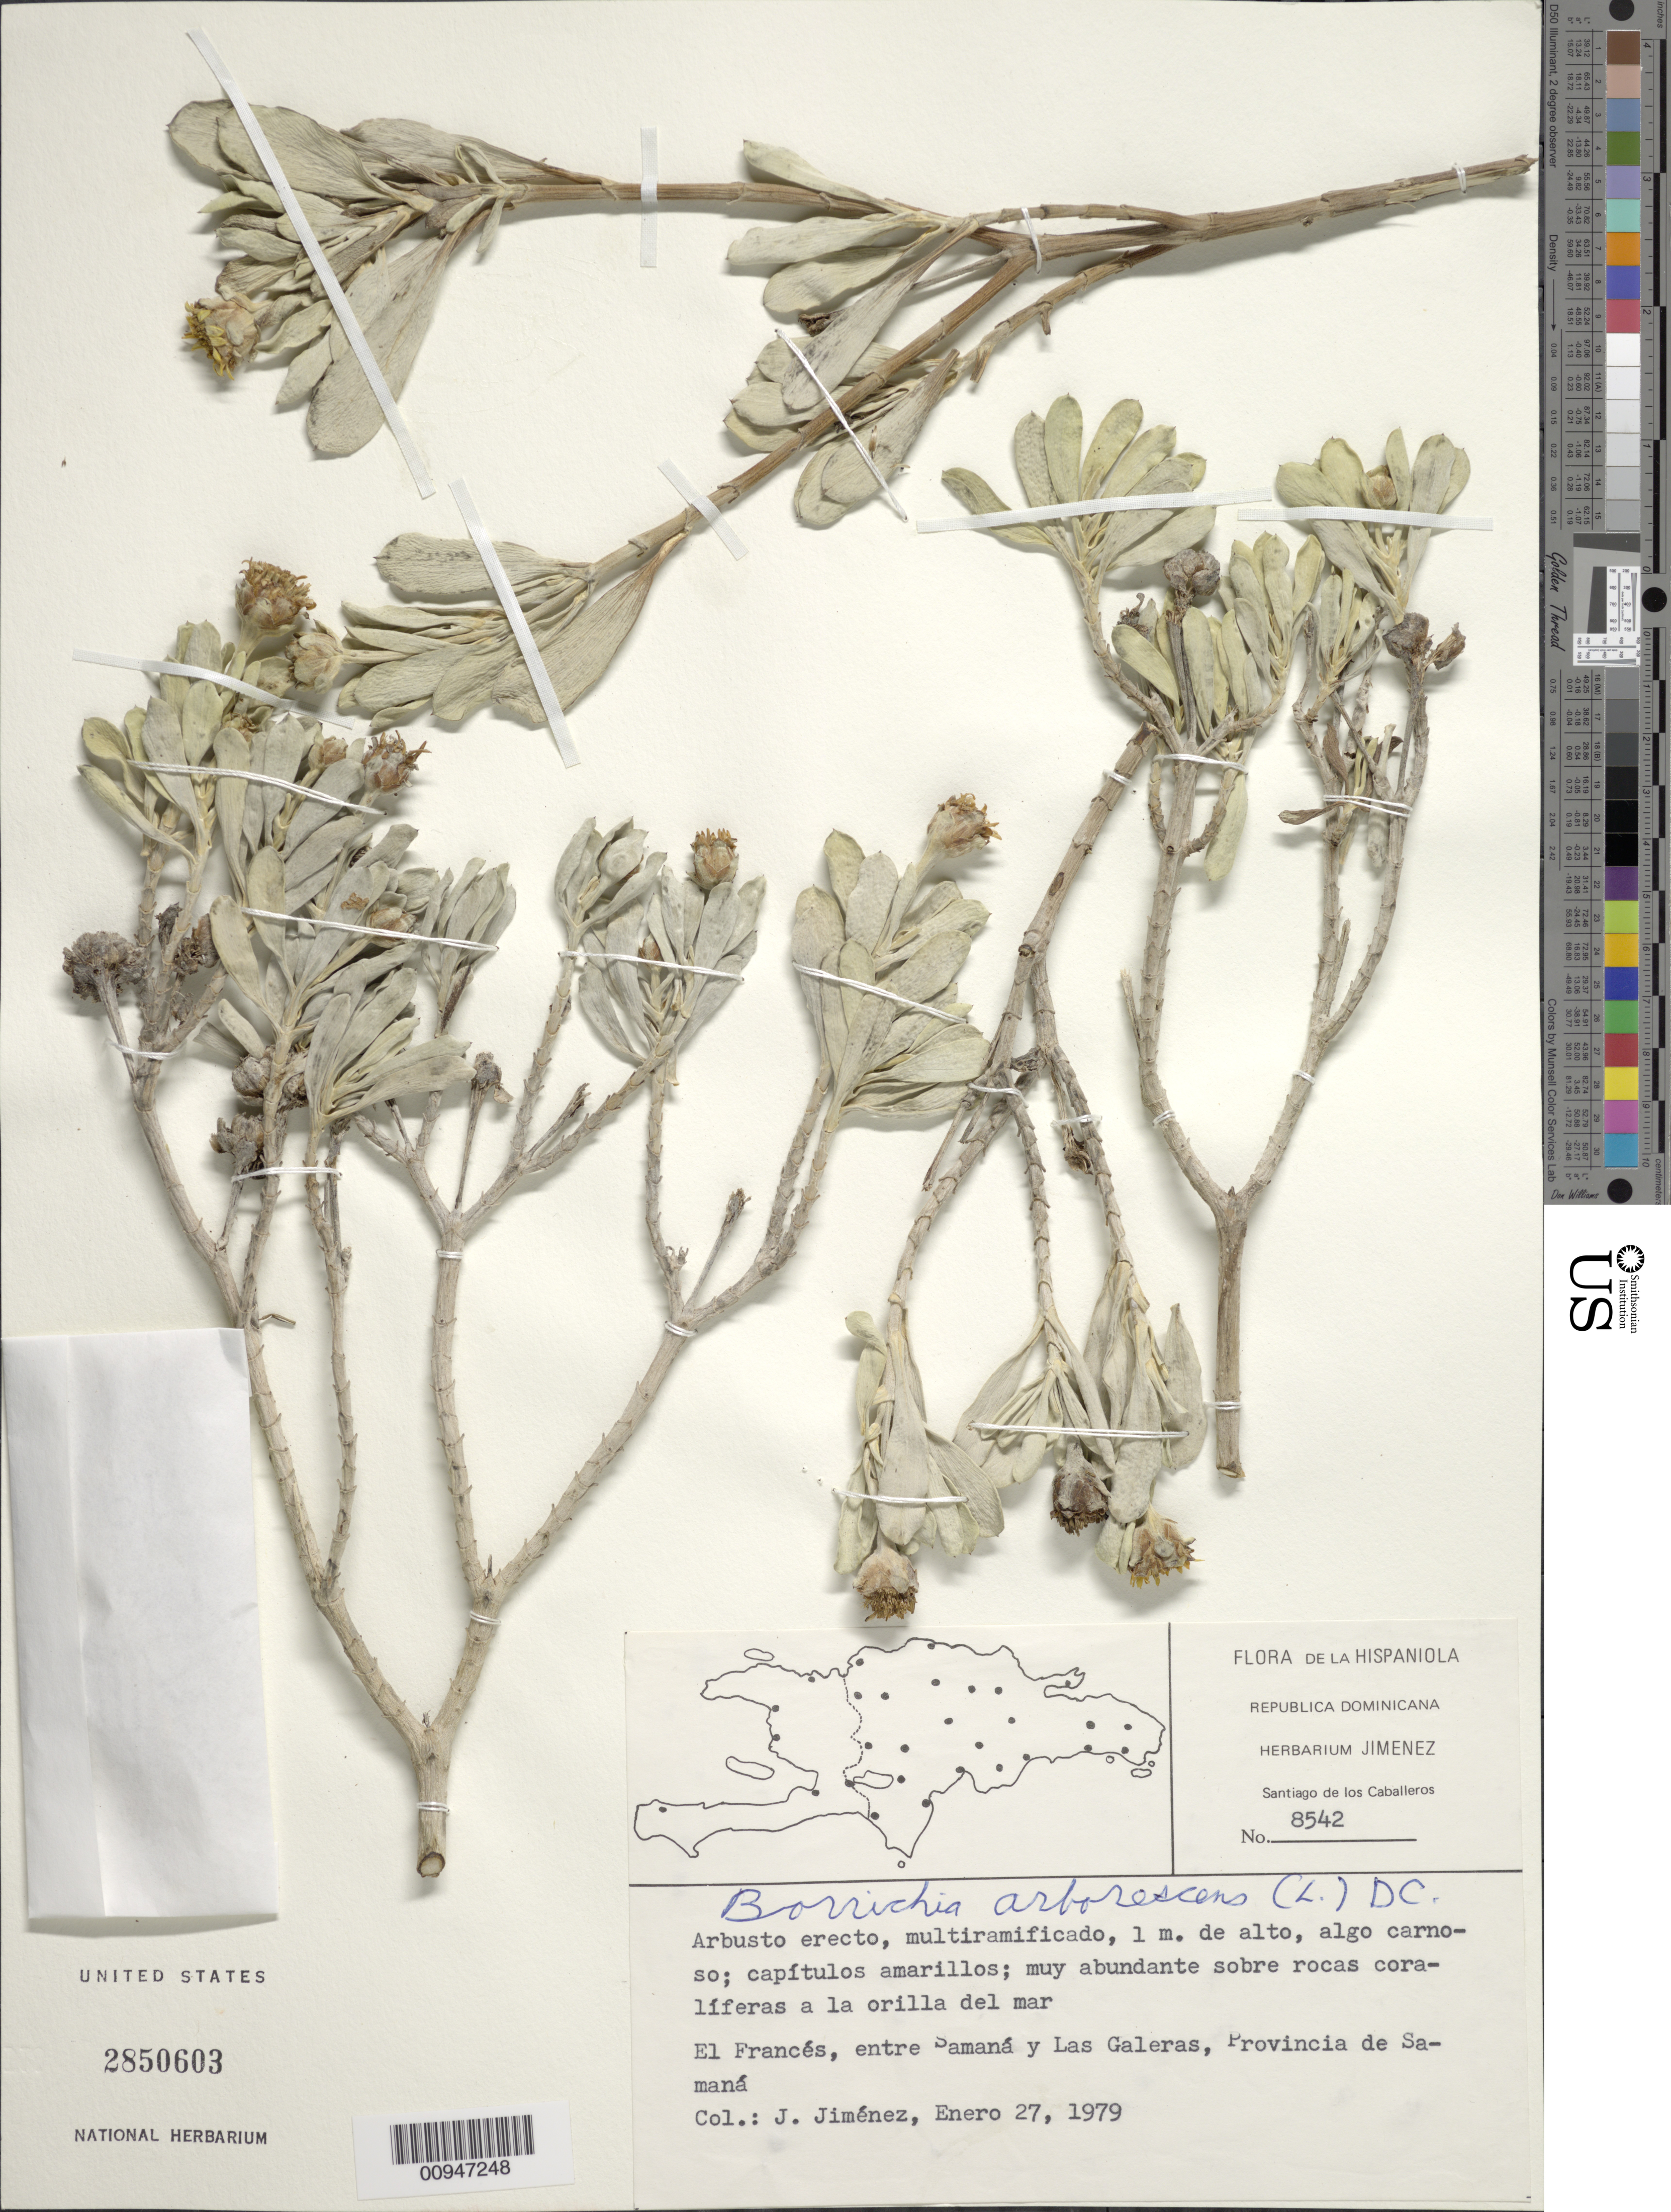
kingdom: Plantae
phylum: Tracheophyta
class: Magnoliopsida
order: Asterales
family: Asteraceae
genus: Borrichia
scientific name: Borrichia arborescens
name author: (L.) DC.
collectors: J. J. Jiménez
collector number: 8542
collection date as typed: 27 Jan 1979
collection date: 1979-01-27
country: Dominican Republic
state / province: Samaná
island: Hispaniola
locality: El Francés, entre Samaná y Las Galeras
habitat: Sobre rocas coralíferas a la orilla del mar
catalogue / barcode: US 2850603